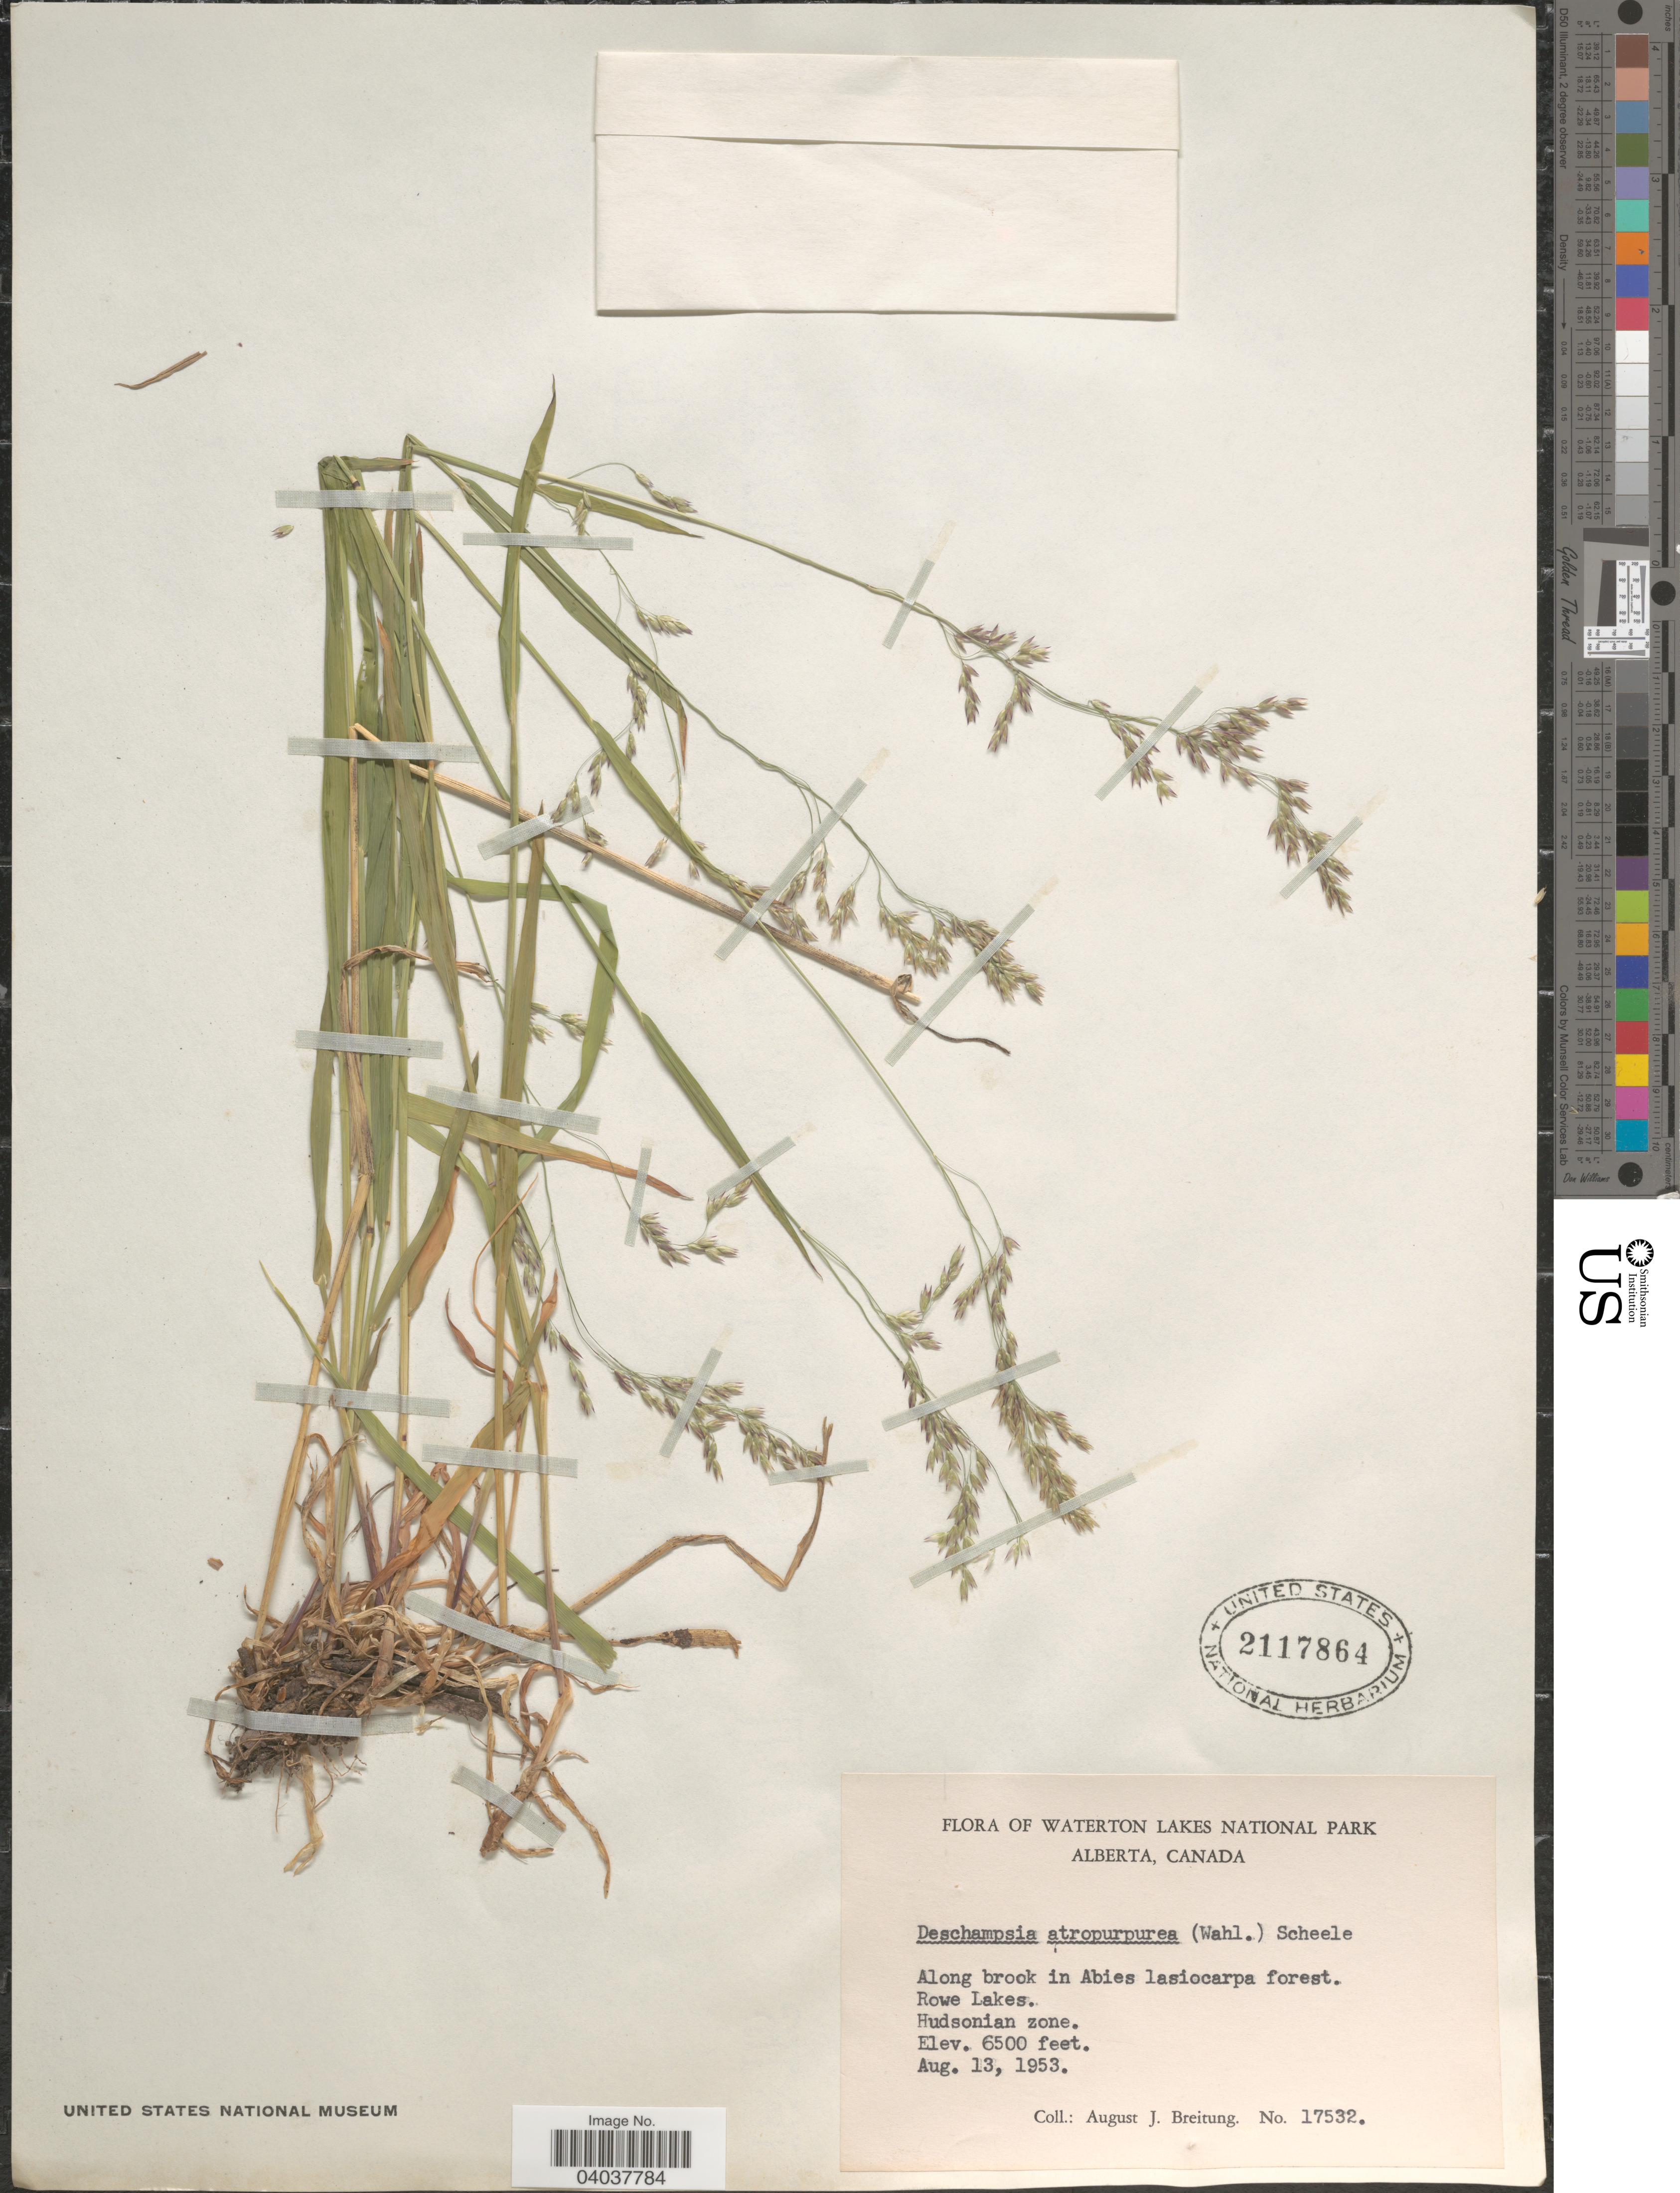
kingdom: Plantae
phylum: Tracheophyta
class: Liliopsida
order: Poales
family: Poaceae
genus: Vahlodea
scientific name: Vahlodea atropurpurea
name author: (Wahlenb.) Fr. ex Hartm.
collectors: A. Breitung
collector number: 17532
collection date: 1953-08-13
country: Canada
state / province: Alberta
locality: Waterton Lakes National Park. Rowe Lakes. Hudsonian zone.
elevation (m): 1981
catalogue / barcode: US 2117864